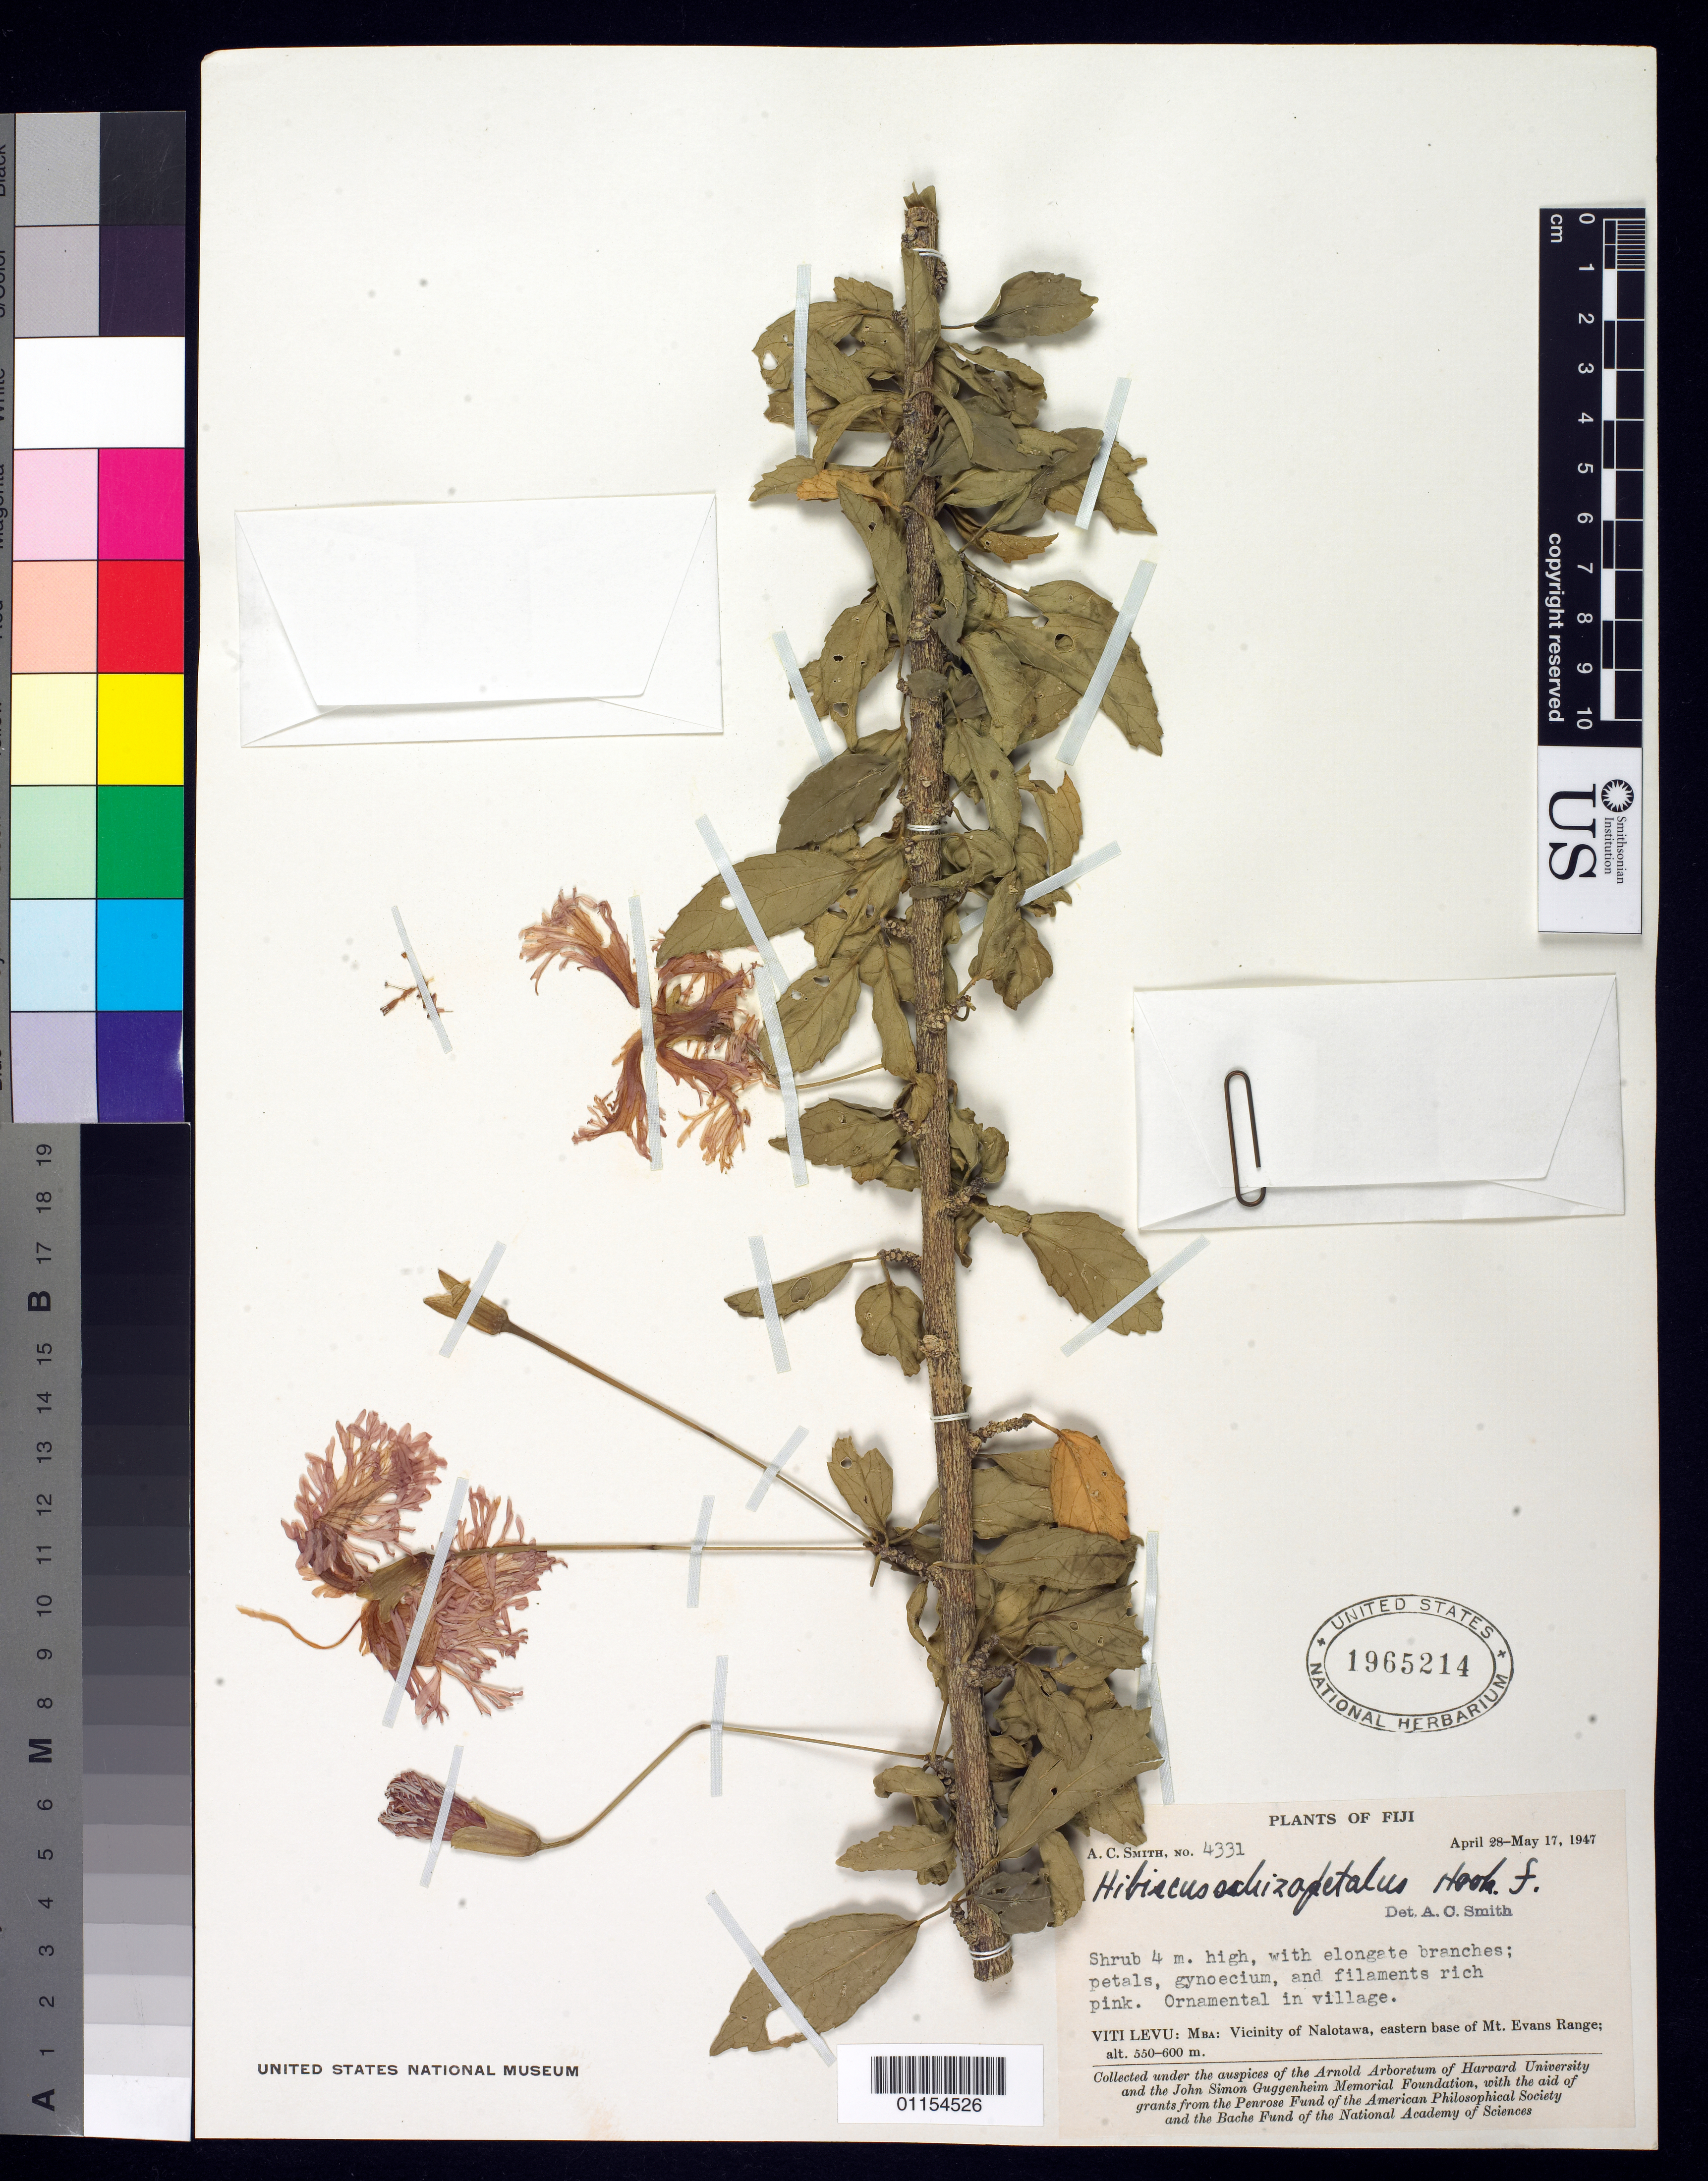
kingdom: Plantae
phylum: Tracheophyta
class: Magnoliopsida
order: Malvales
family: Malvaceae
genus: Hibiscus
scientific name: Hibiscus schizopetalus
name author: (Dyer) Hook. f.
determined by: Smith, A. C.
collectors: A. C. Smith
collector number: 4331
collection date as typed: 28 Apr 1947 to 17 May 1947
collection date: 1947-04-28/1947-05-17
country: Fiji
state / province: Western Division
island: Viti Levu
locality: Mba Prov., Nalotawa, eastern base of Mt. Evans Range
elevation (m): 550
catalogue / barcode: US 1965214